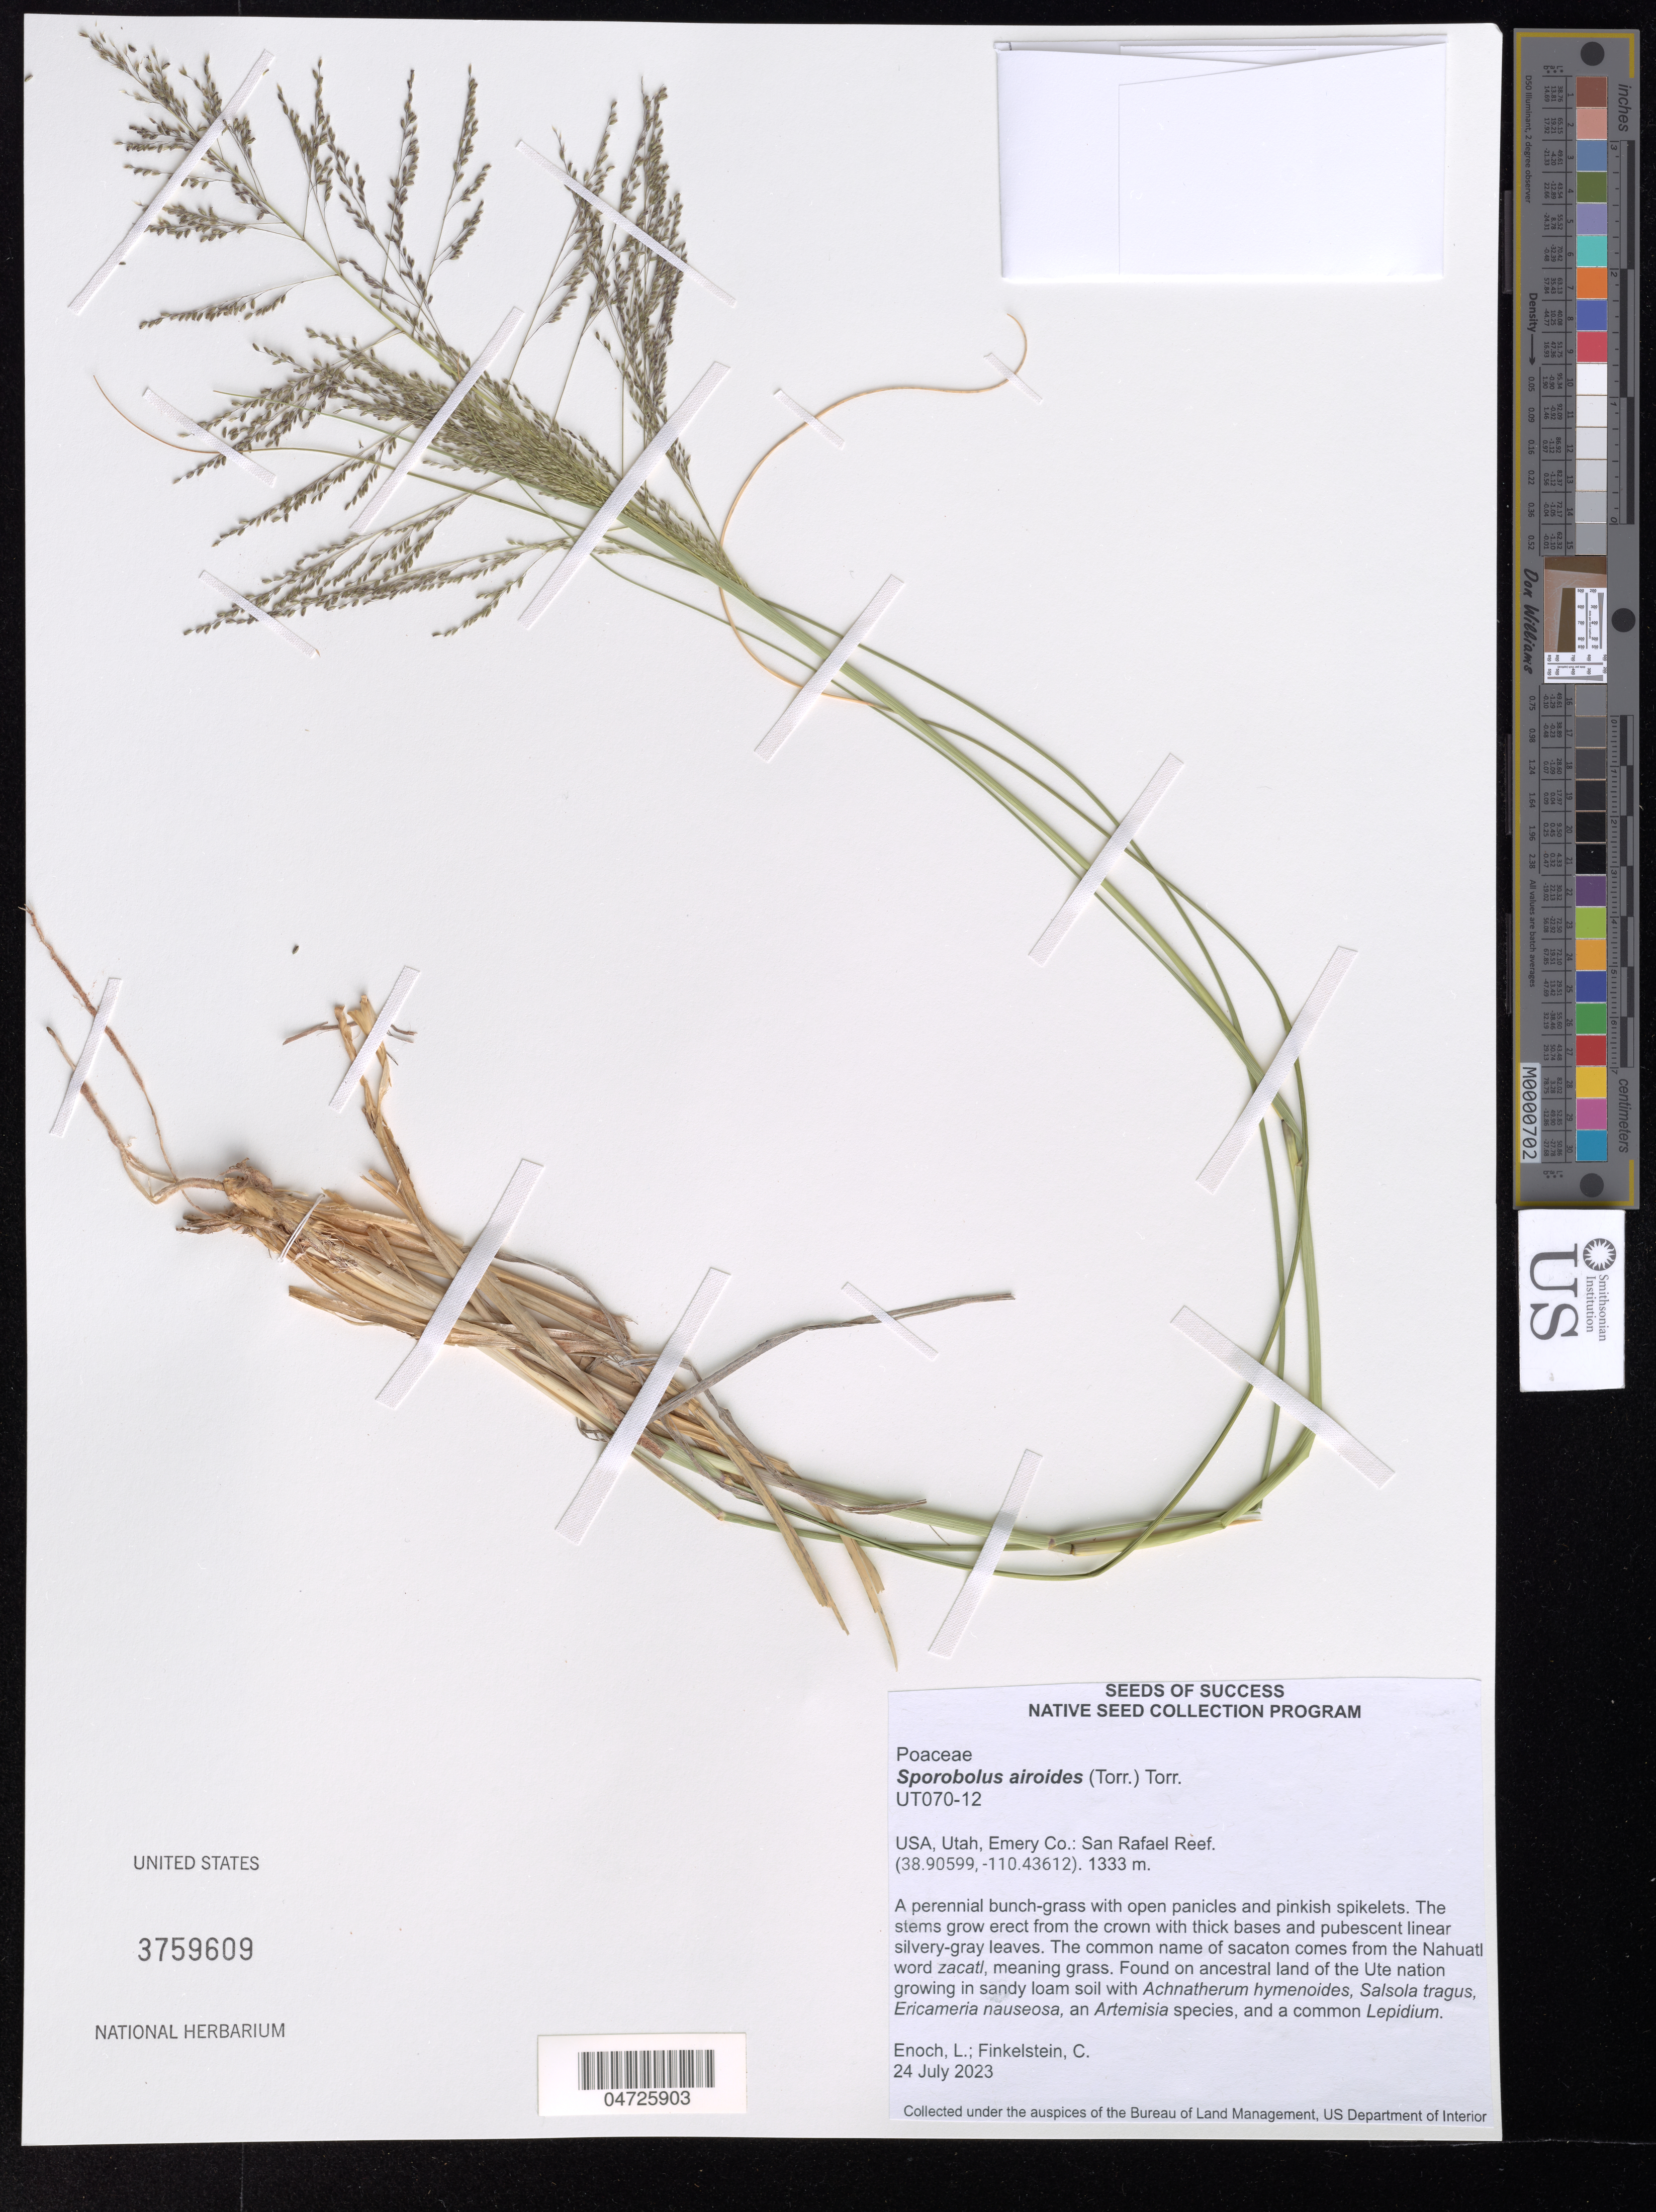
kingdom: Plantae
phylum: Tracheophyta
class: Liliopsida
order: Poales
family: Poaceae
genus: Sporobolus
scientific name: Sporobolus airoides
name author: (Torr.) Torr.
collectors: L. Enoch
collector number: UT070-12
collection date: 2023-07-24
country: United States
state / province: Utah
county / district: Emery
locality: Emery Co.: San Rafael Reef.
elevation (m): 1333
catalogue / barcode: US 3759609